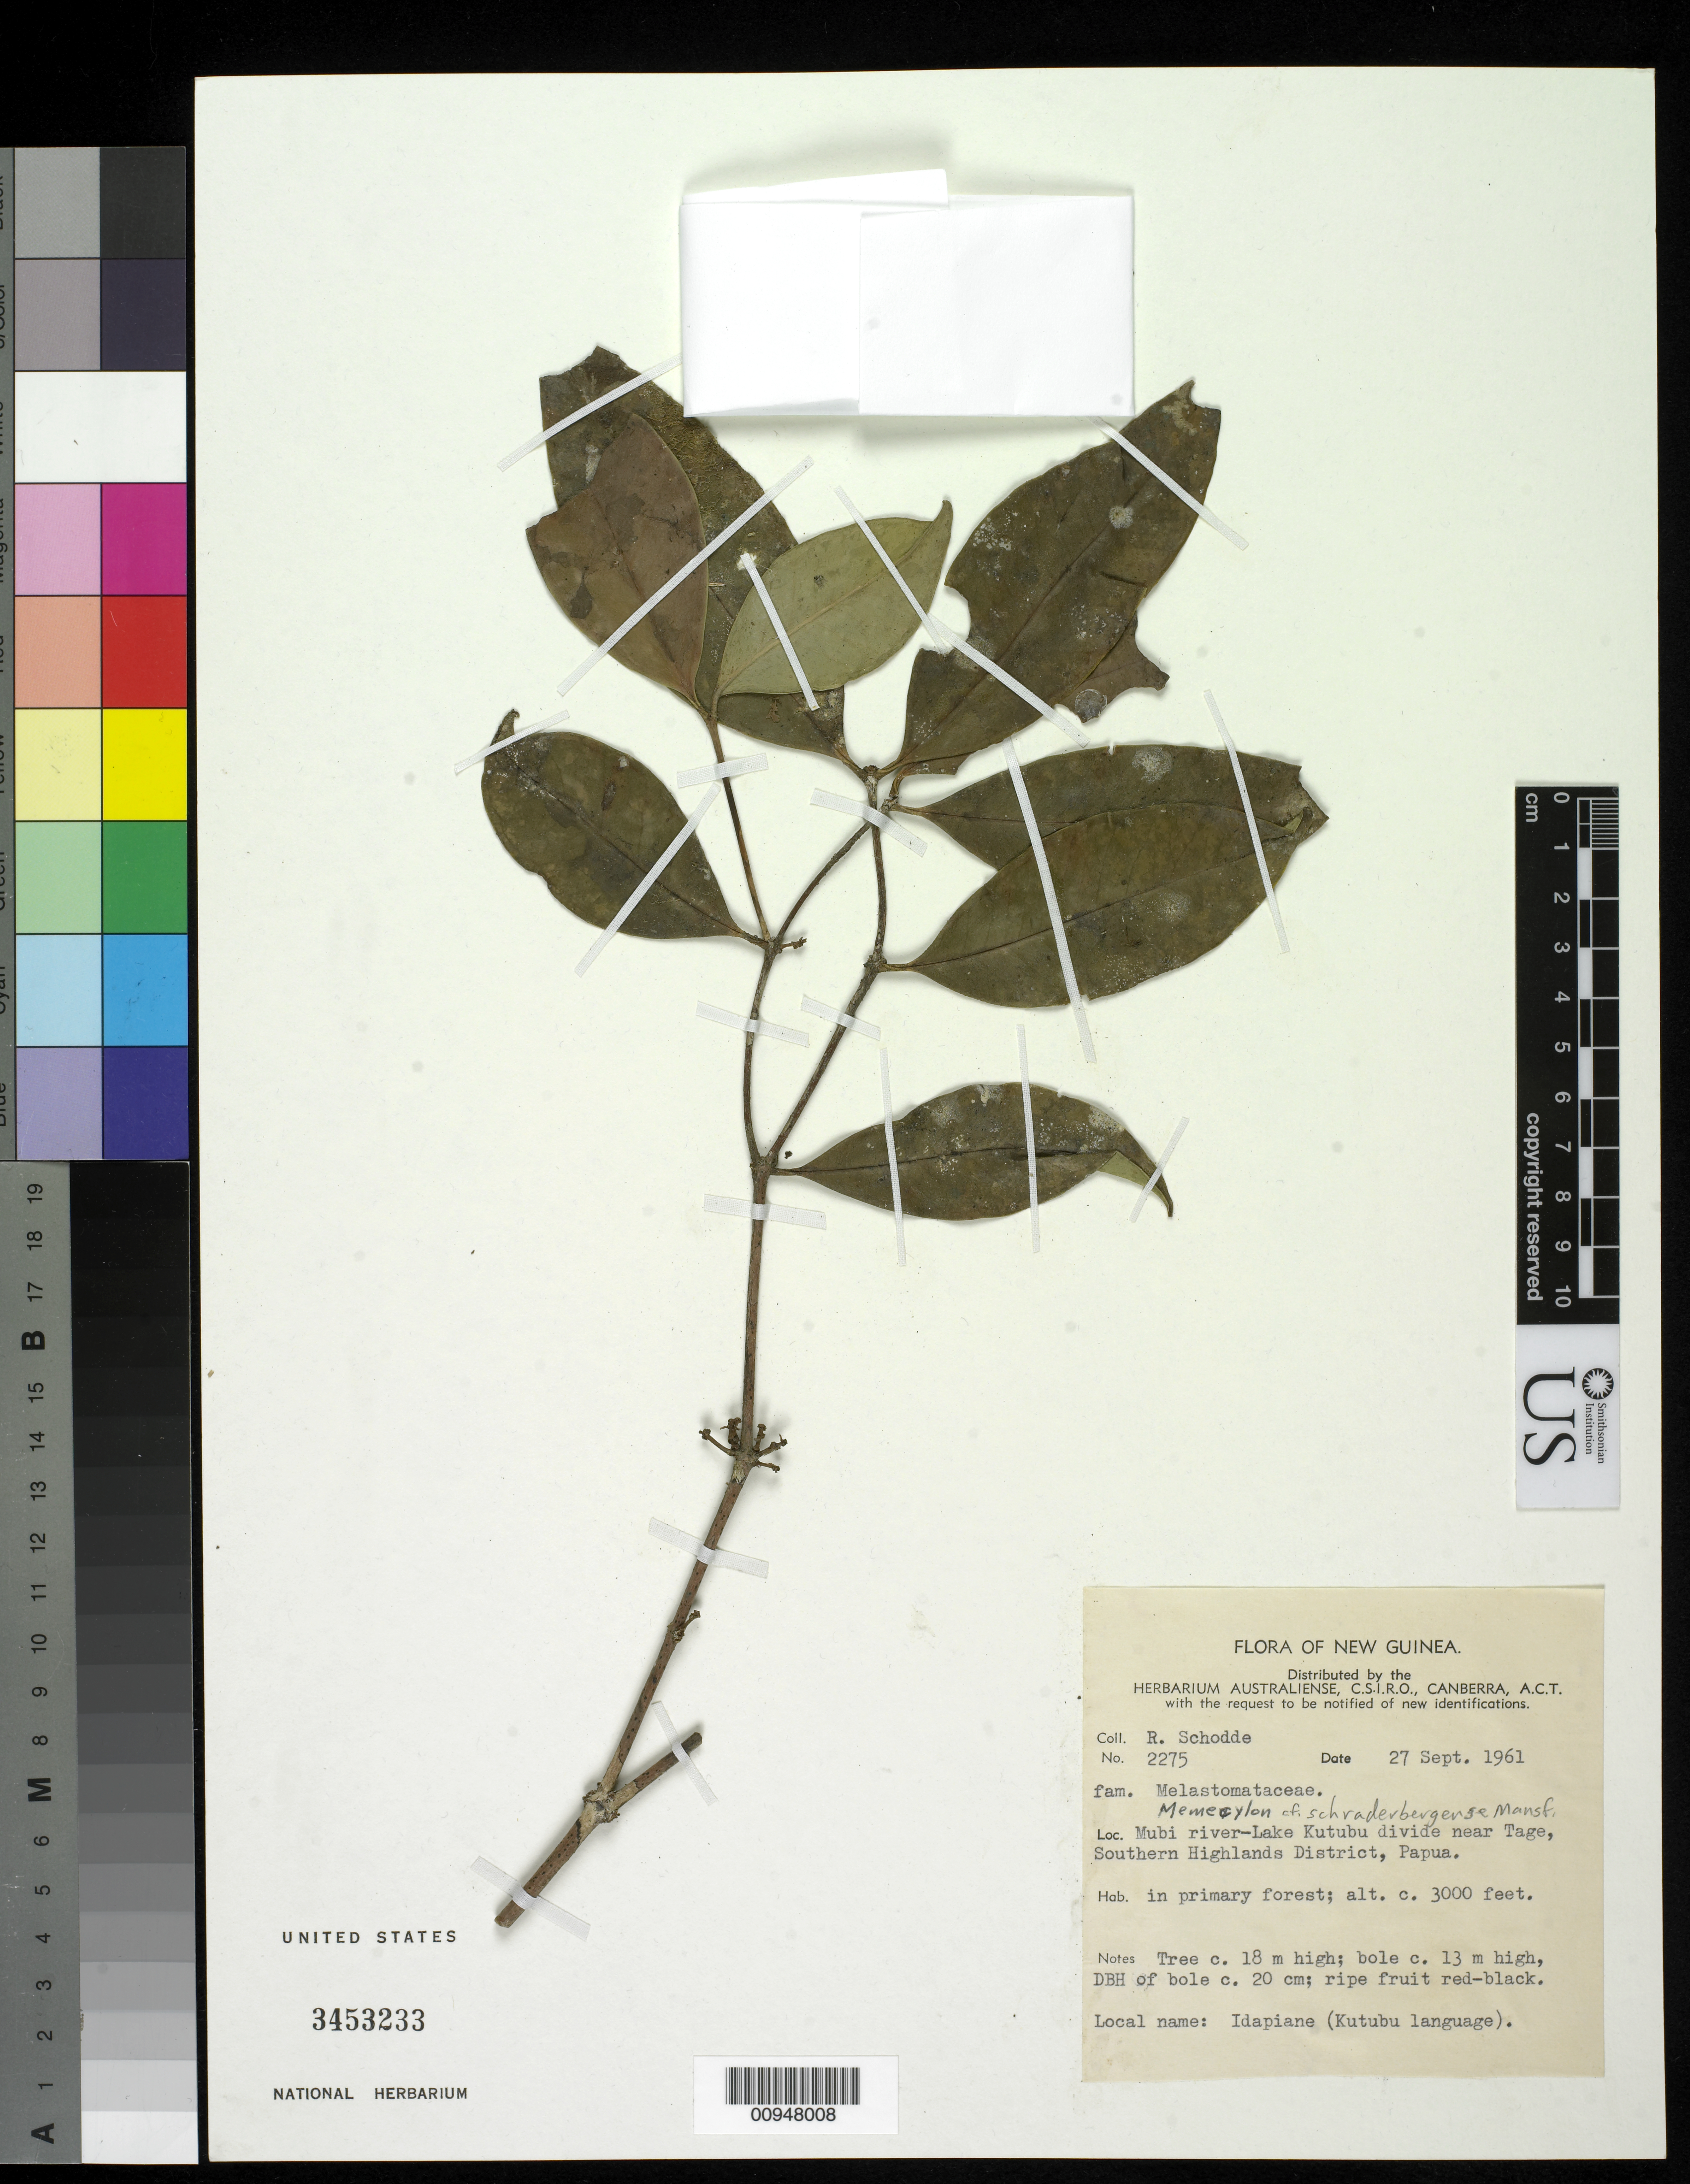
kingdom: Plantae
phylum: Tracheophyta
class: Magnoliopsida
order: Myrtales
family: Melastomataceae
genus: Memecylon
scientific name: Memecylon schraderbergense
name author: Mansf.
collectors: R. Schodde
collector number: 2275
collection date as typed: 27 Sep 1961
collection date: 1961-09-27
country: Papua New Guinea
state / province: Southern Highlands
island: New Guinea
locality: Mubi River, Lake Kutubu divide near Tage. S. Highlands district, Papua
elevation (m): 914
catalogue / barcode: US 3453233